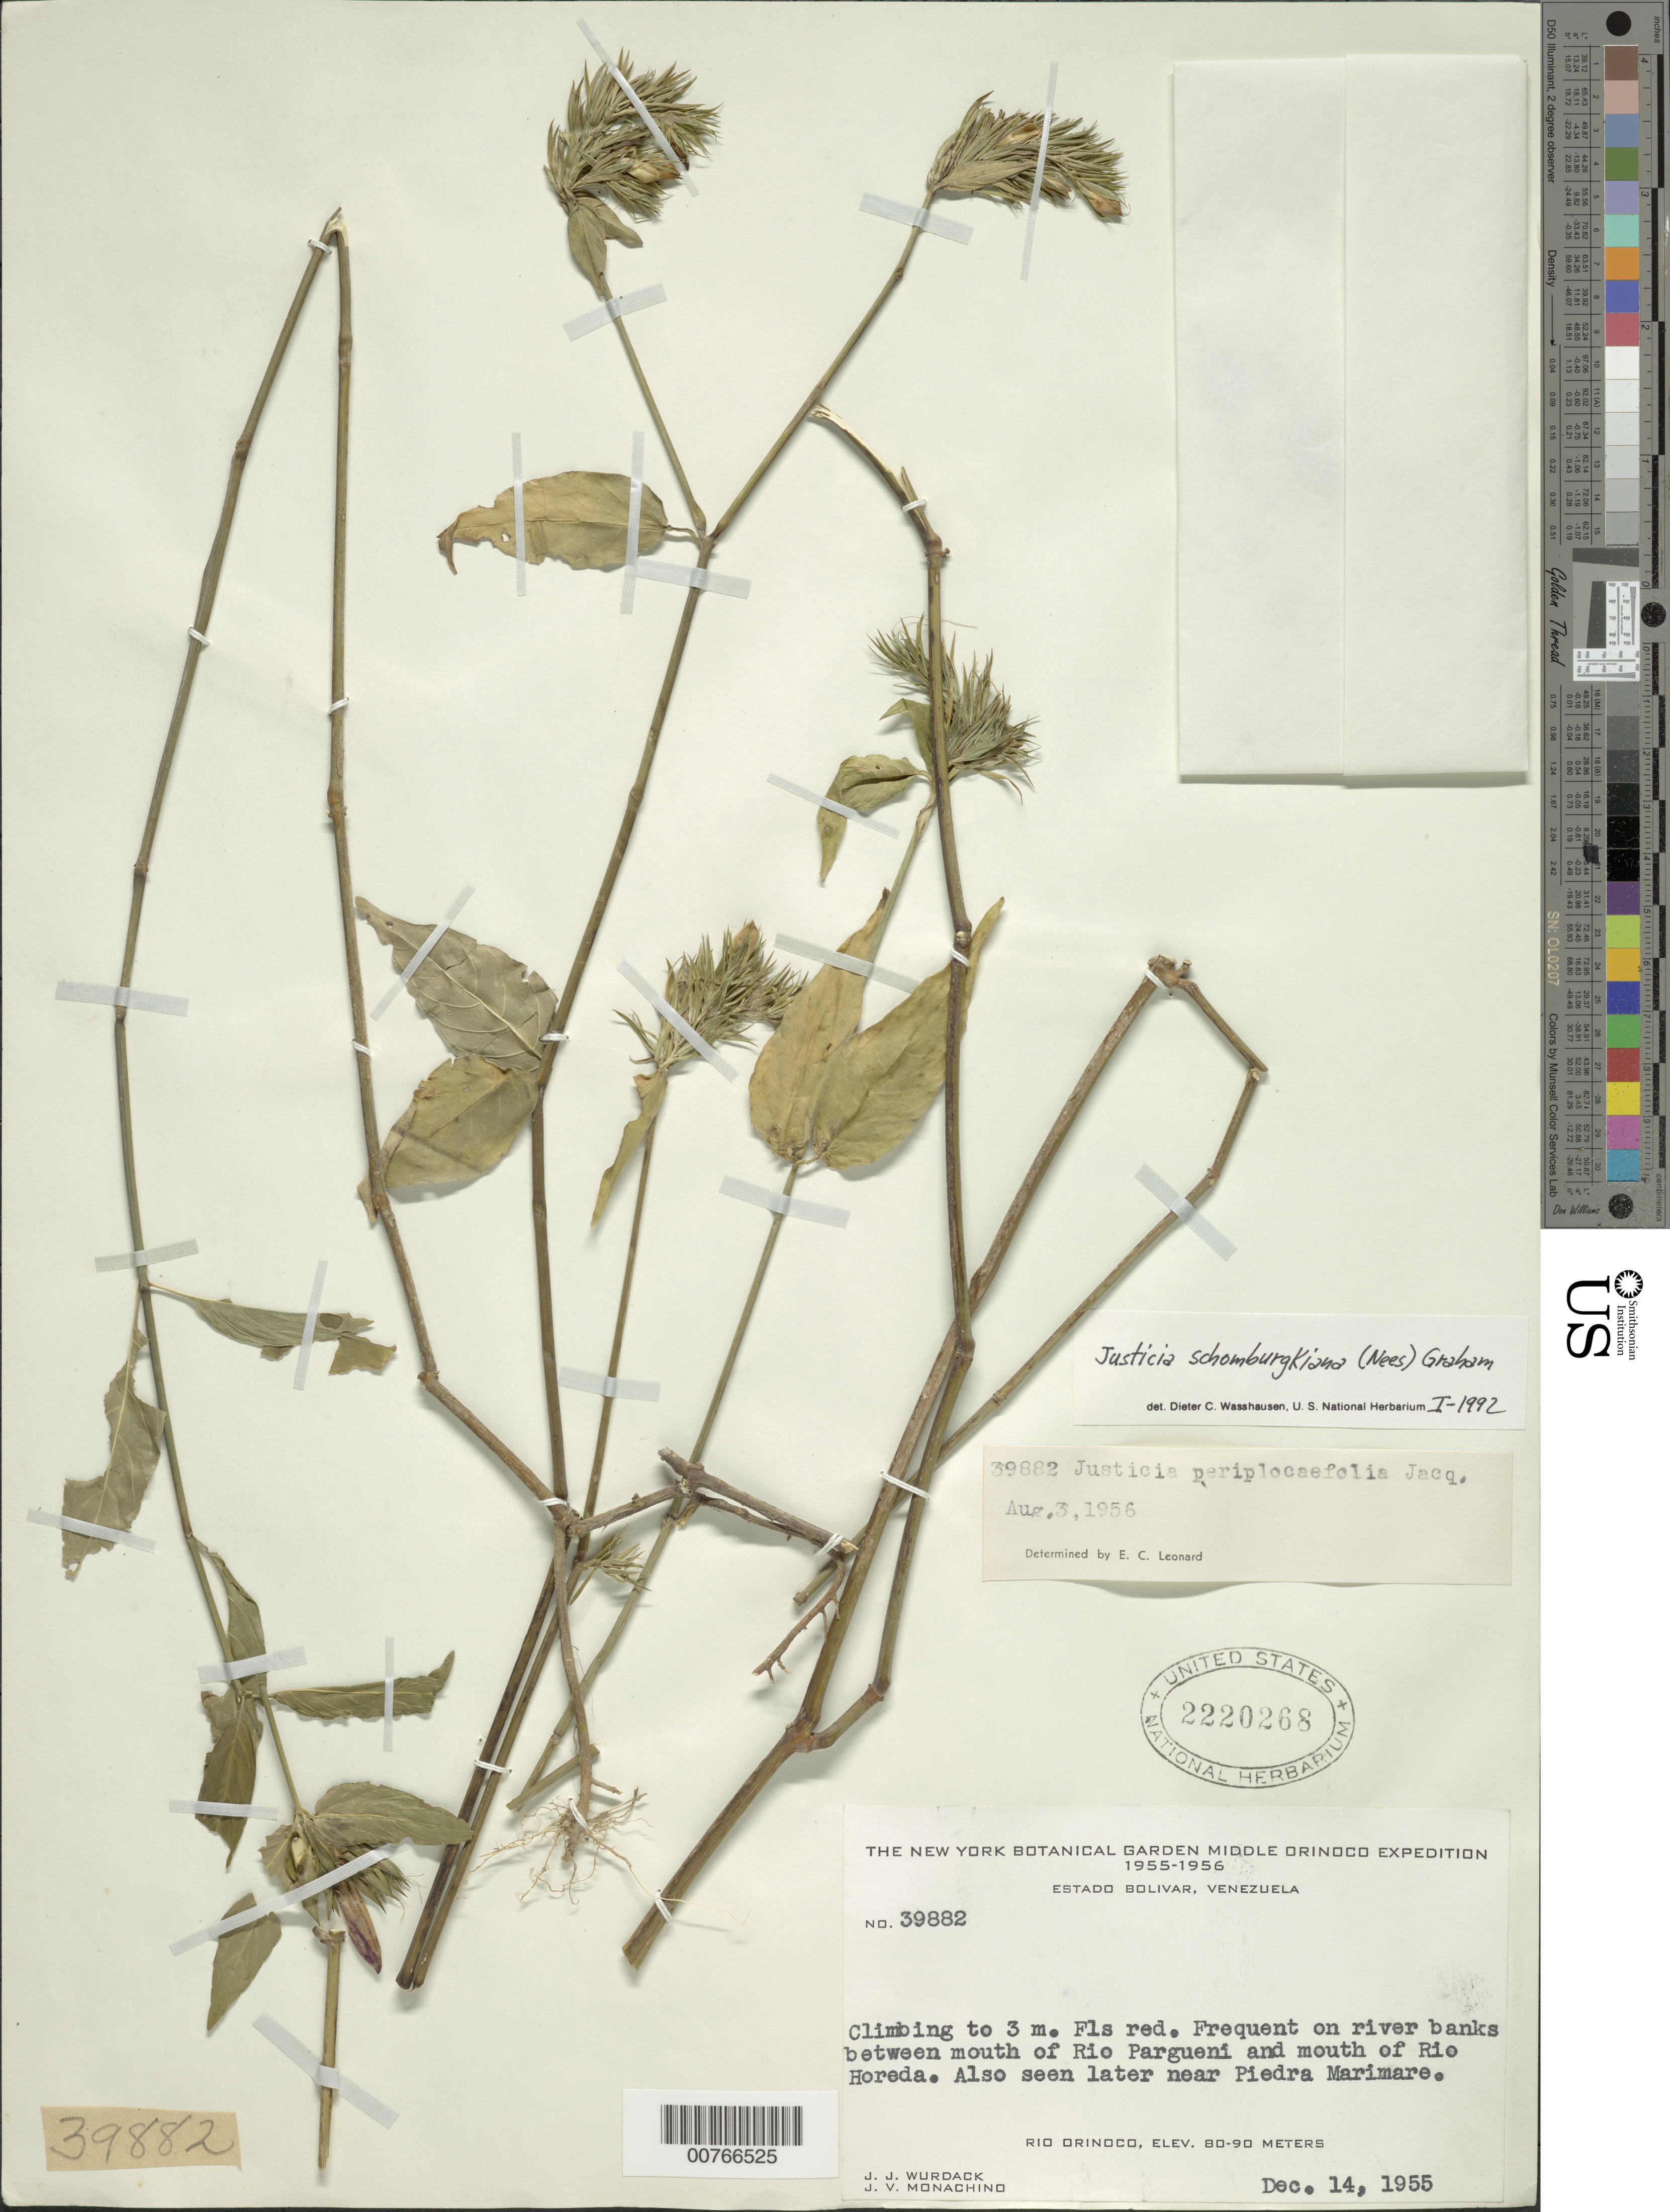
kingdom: Plantae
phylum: Tracheophyta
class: Magnoliopsida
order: Lamiales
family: Acanthaceae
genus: Justicia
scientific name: Justicia schomburgkiana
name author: (Nees) V.A.W. Graham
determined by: Wasshausen, Dieter C., (BOT), Smithsonian Institution - National Museum of Natural History (UNITED STATES)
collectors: J. J. Wurdack & J. V. Monachino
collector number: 39882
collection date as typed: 14-Dec-55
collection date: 1955-12-14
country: Venezuela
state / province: Bolívar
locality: Río Pargueni, between mouth and Río Horeda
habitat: Riverbanks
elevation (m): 80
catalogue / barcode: US 2220268